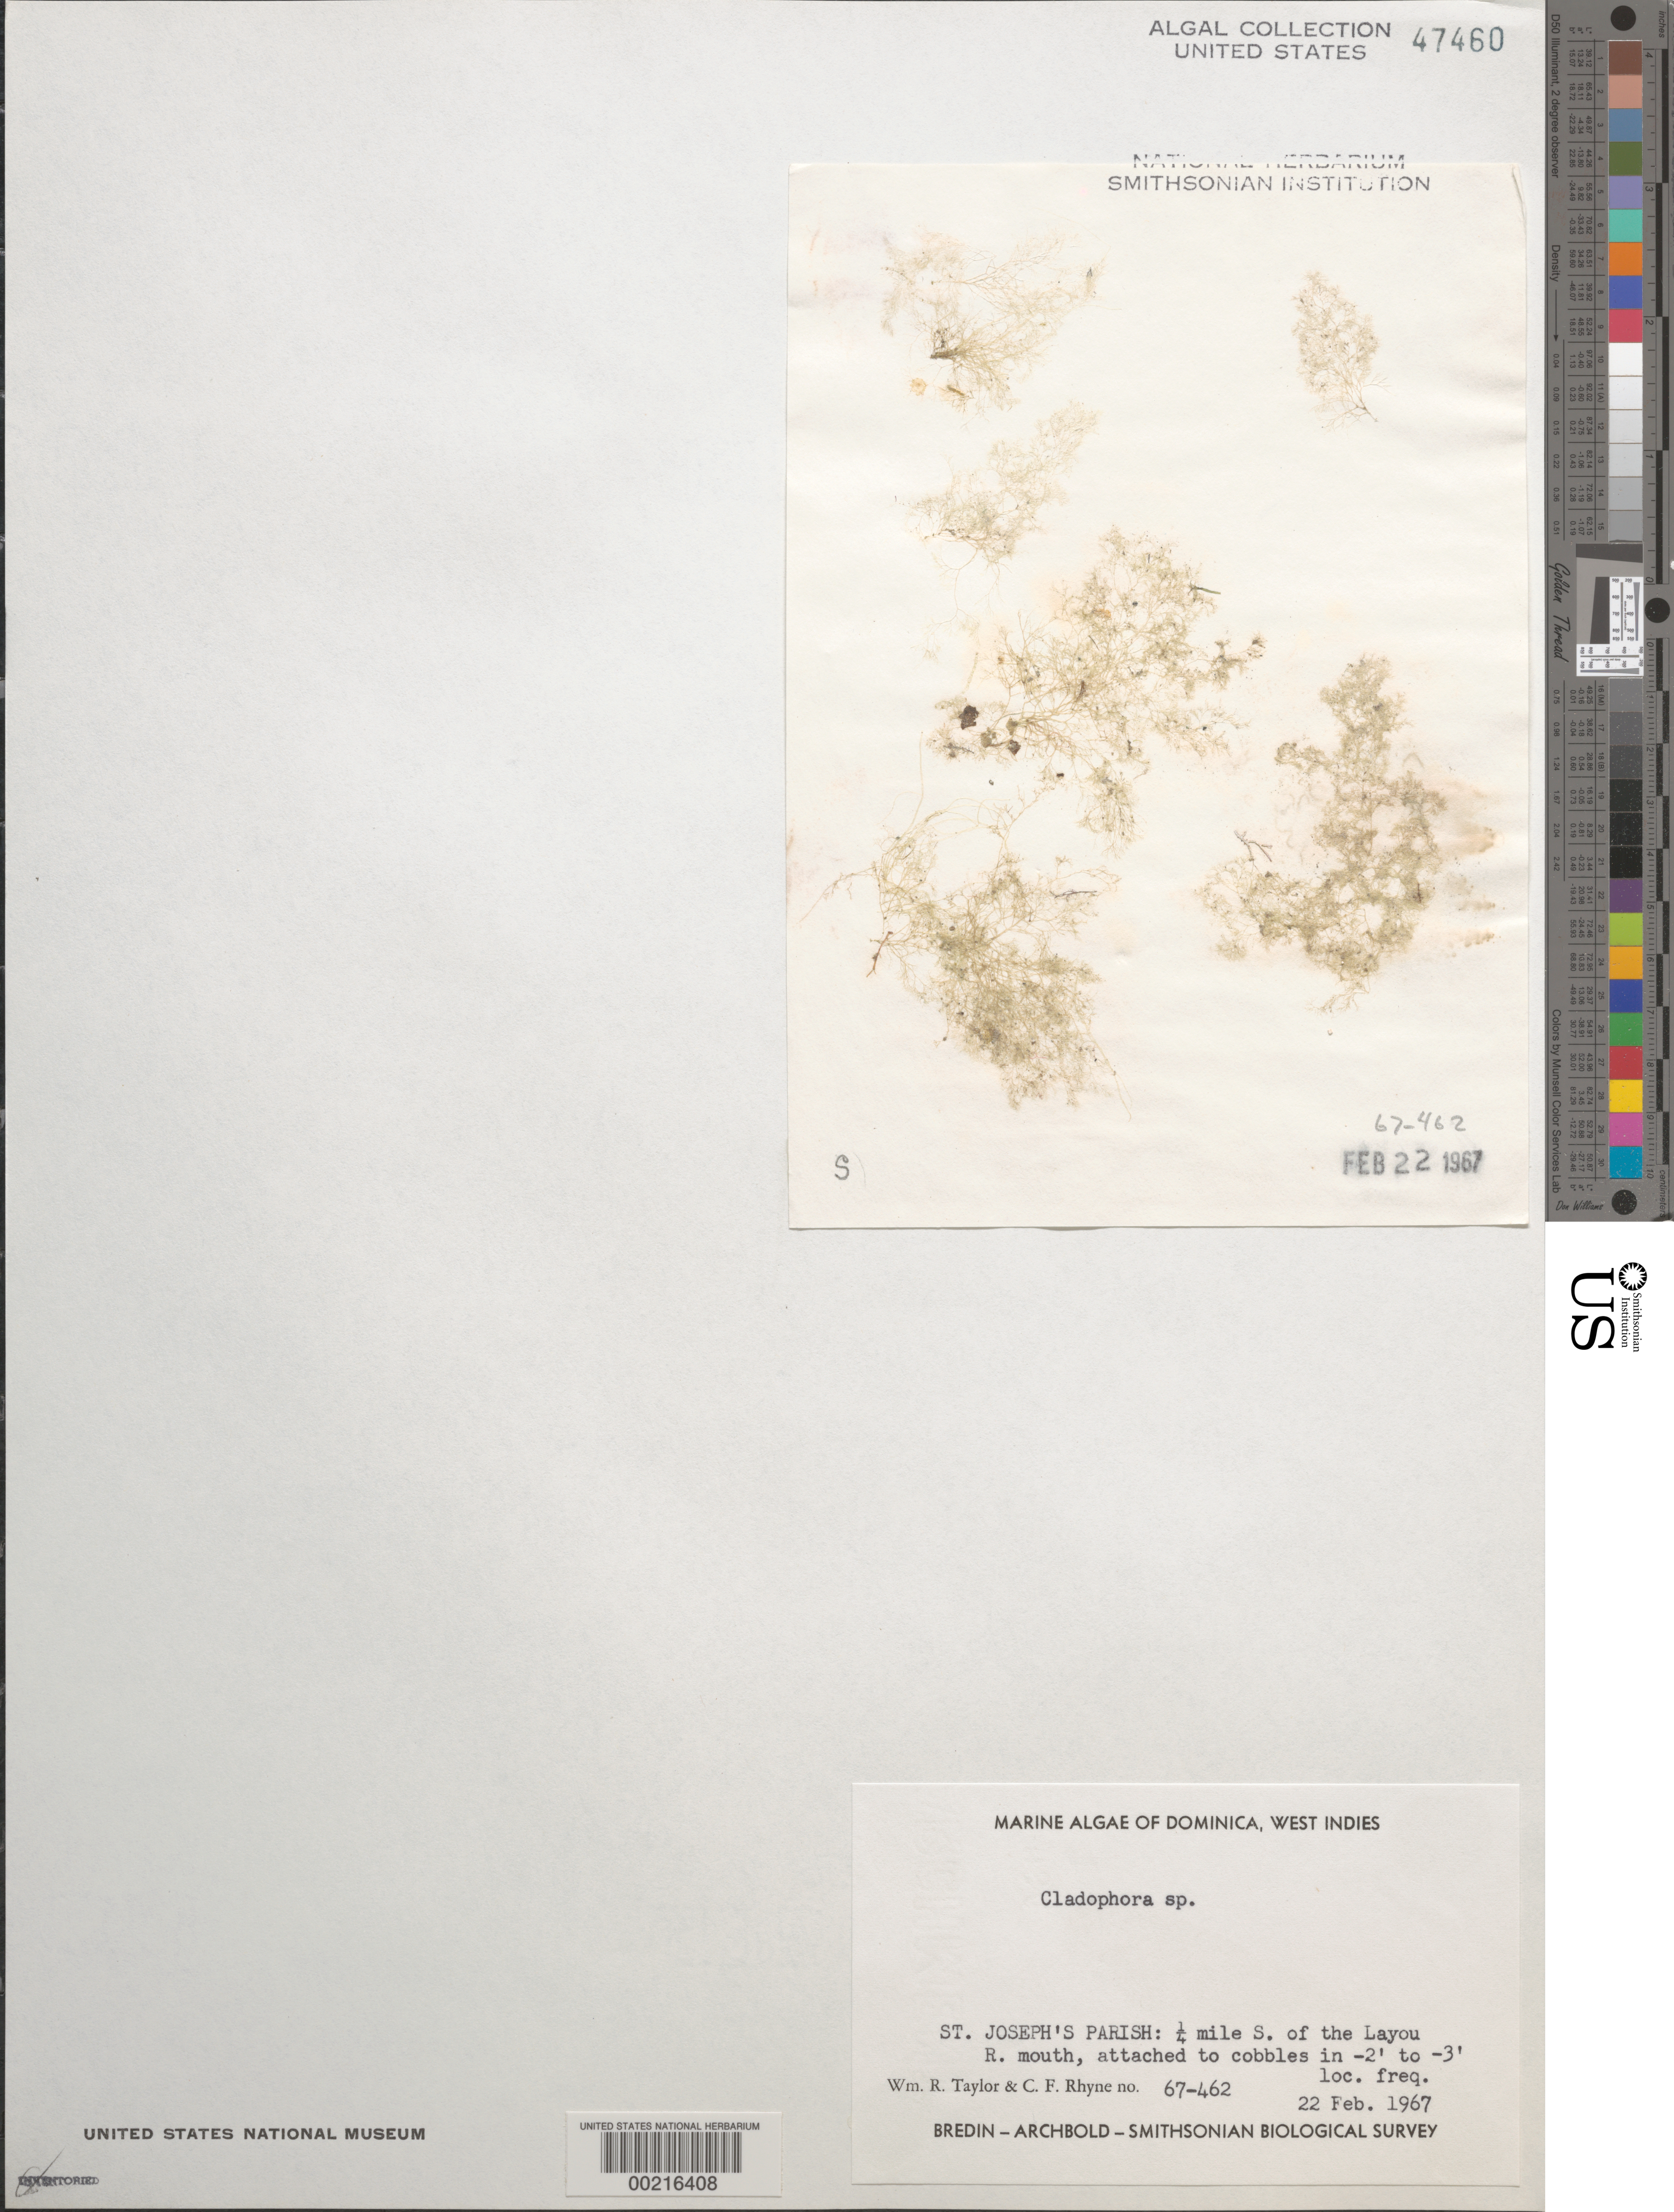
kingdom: Plantae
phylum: Chlorophyta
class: Ulvophyceae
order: Cladophorales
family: Cladophoraceae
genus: Cladophora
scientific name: Cladophora sp.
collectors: W. R. Taylor & C. Rhyne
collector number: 67-462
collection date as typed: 22 Feb 1967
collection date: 1967-02-22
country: Dominica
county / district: St. Joseph's Parish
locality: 0.25 mile south of Layou River mouth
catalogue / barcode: US 47460